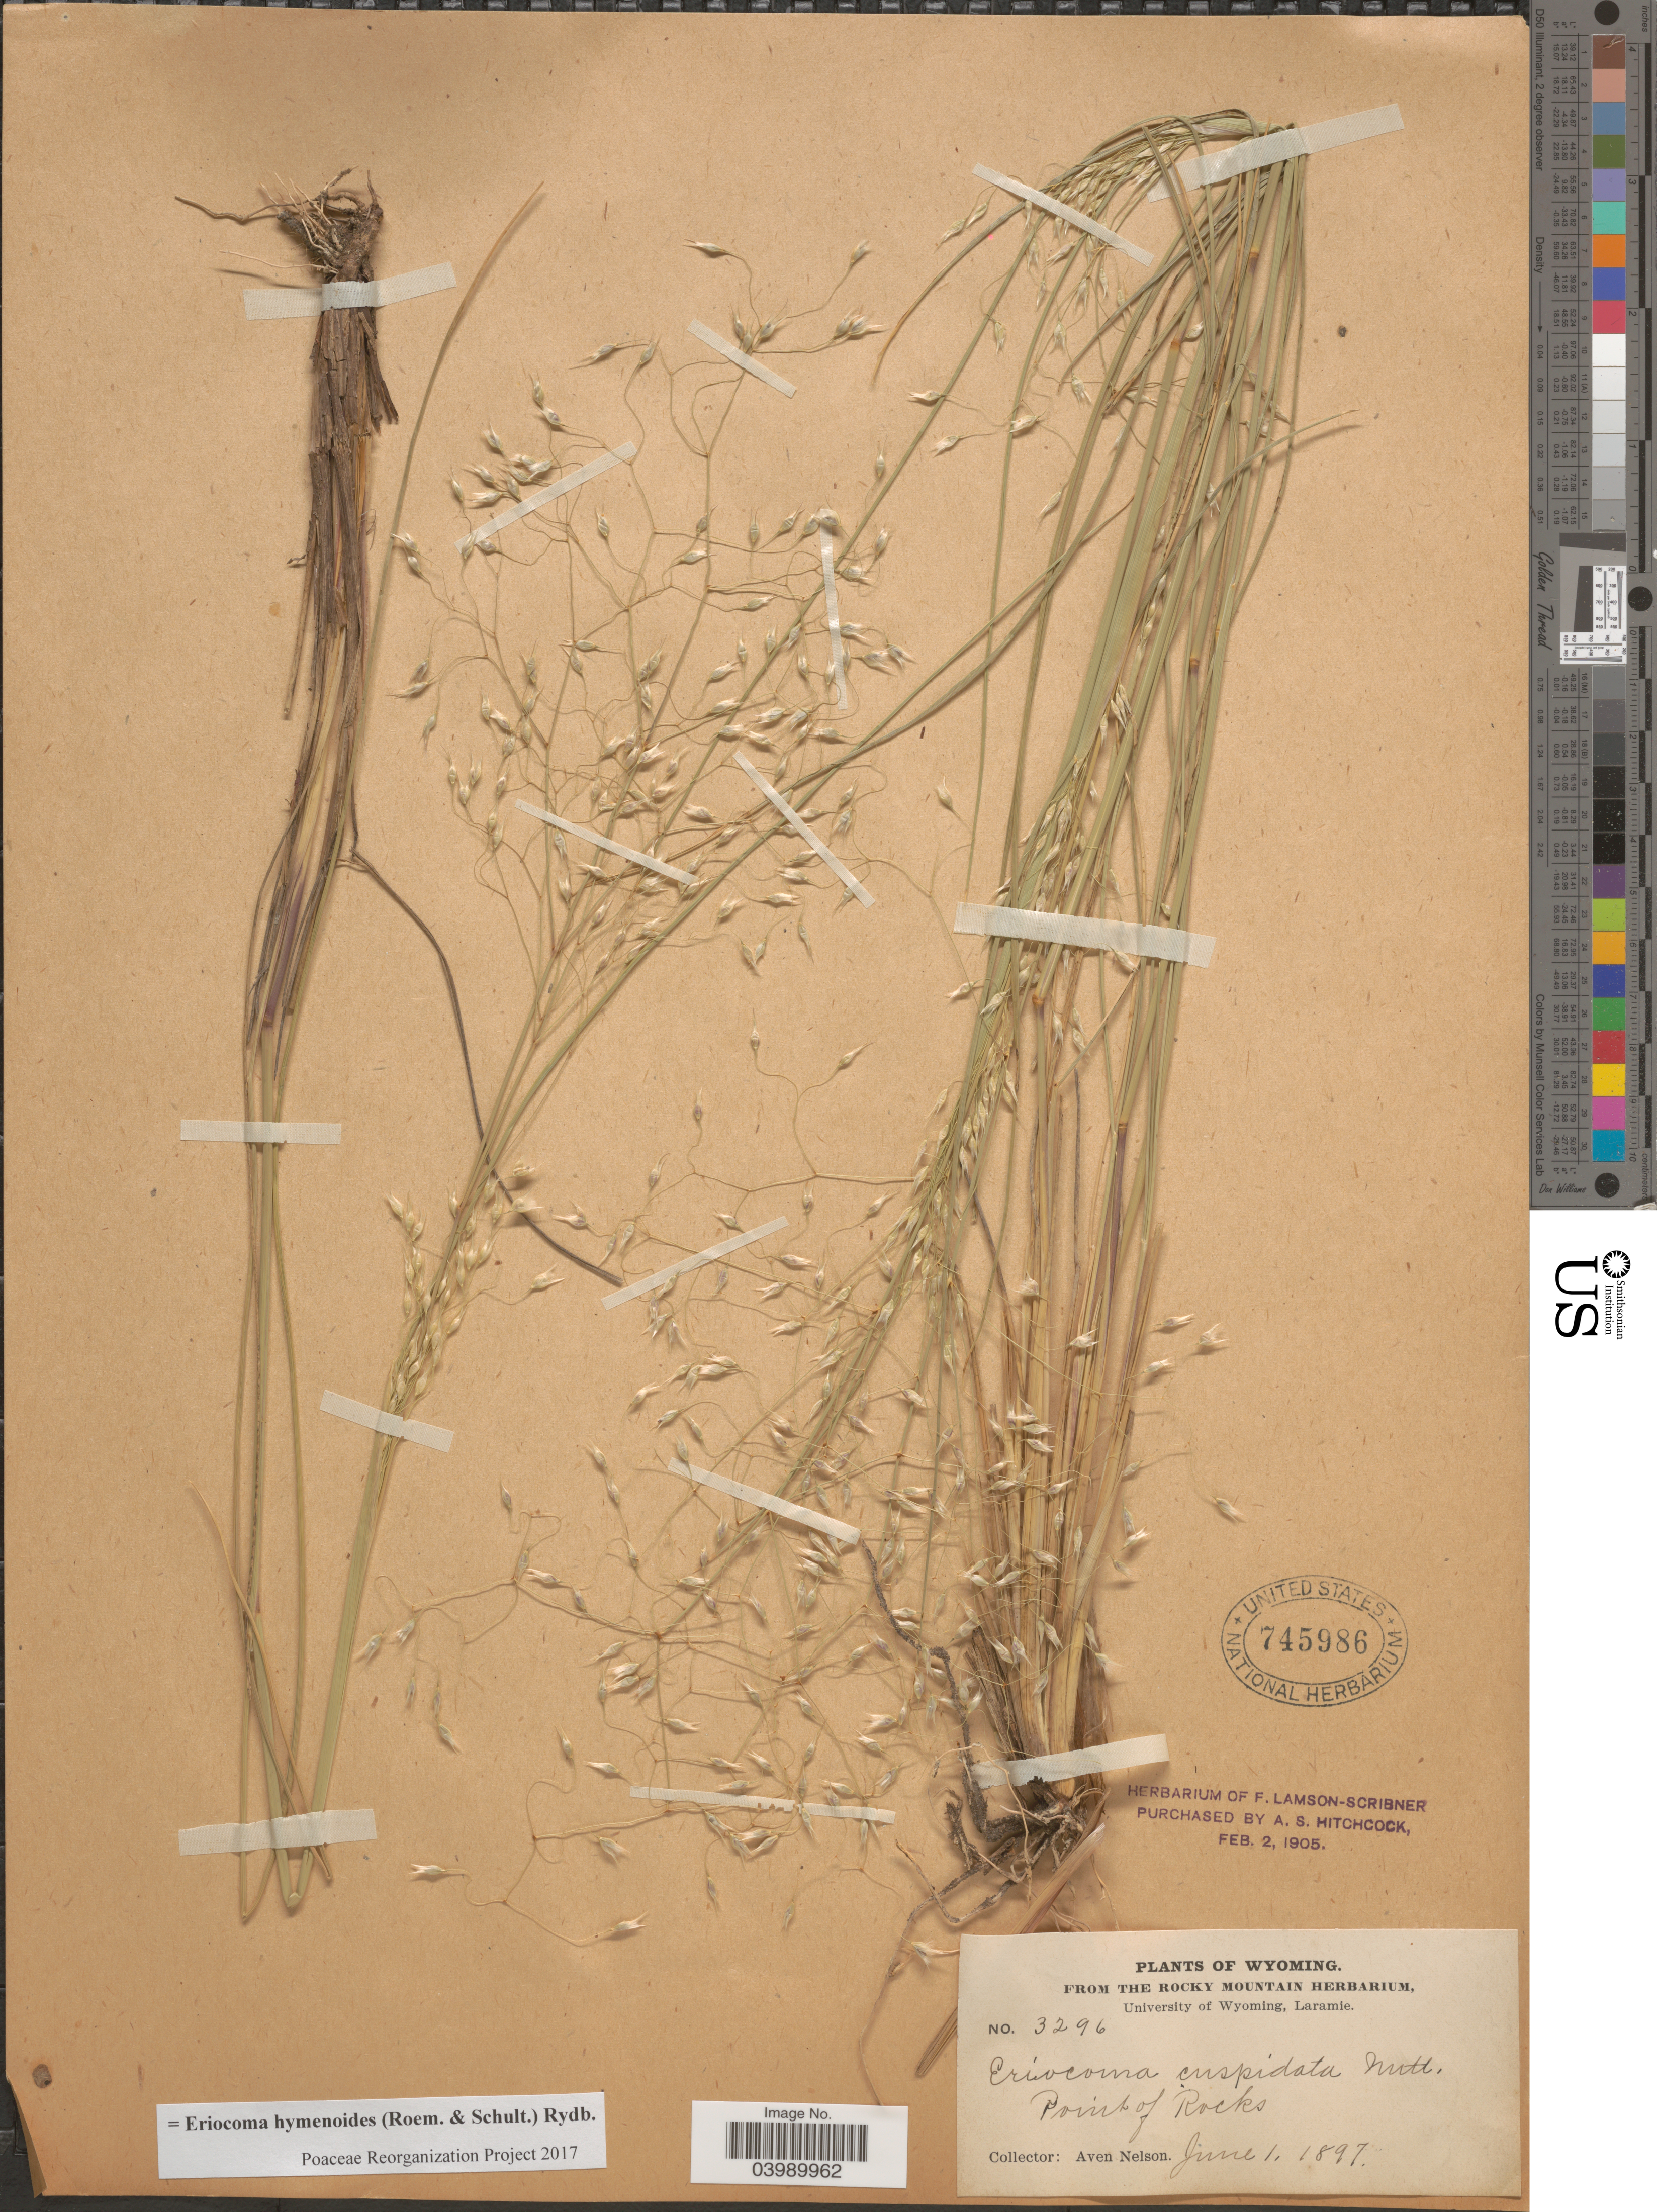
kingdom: Plantae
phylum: Tracheophyta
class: Liliopsida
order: Poales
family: Poaceae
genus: Eriocoma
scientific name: Eriocoma hymenoides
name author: (Roem. & Schult.) Rydb.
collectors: A. Nelson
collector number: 3296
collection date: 1897-06-01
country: United States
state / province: Wyoming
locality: Point of Rocks.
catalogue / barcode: US 745986